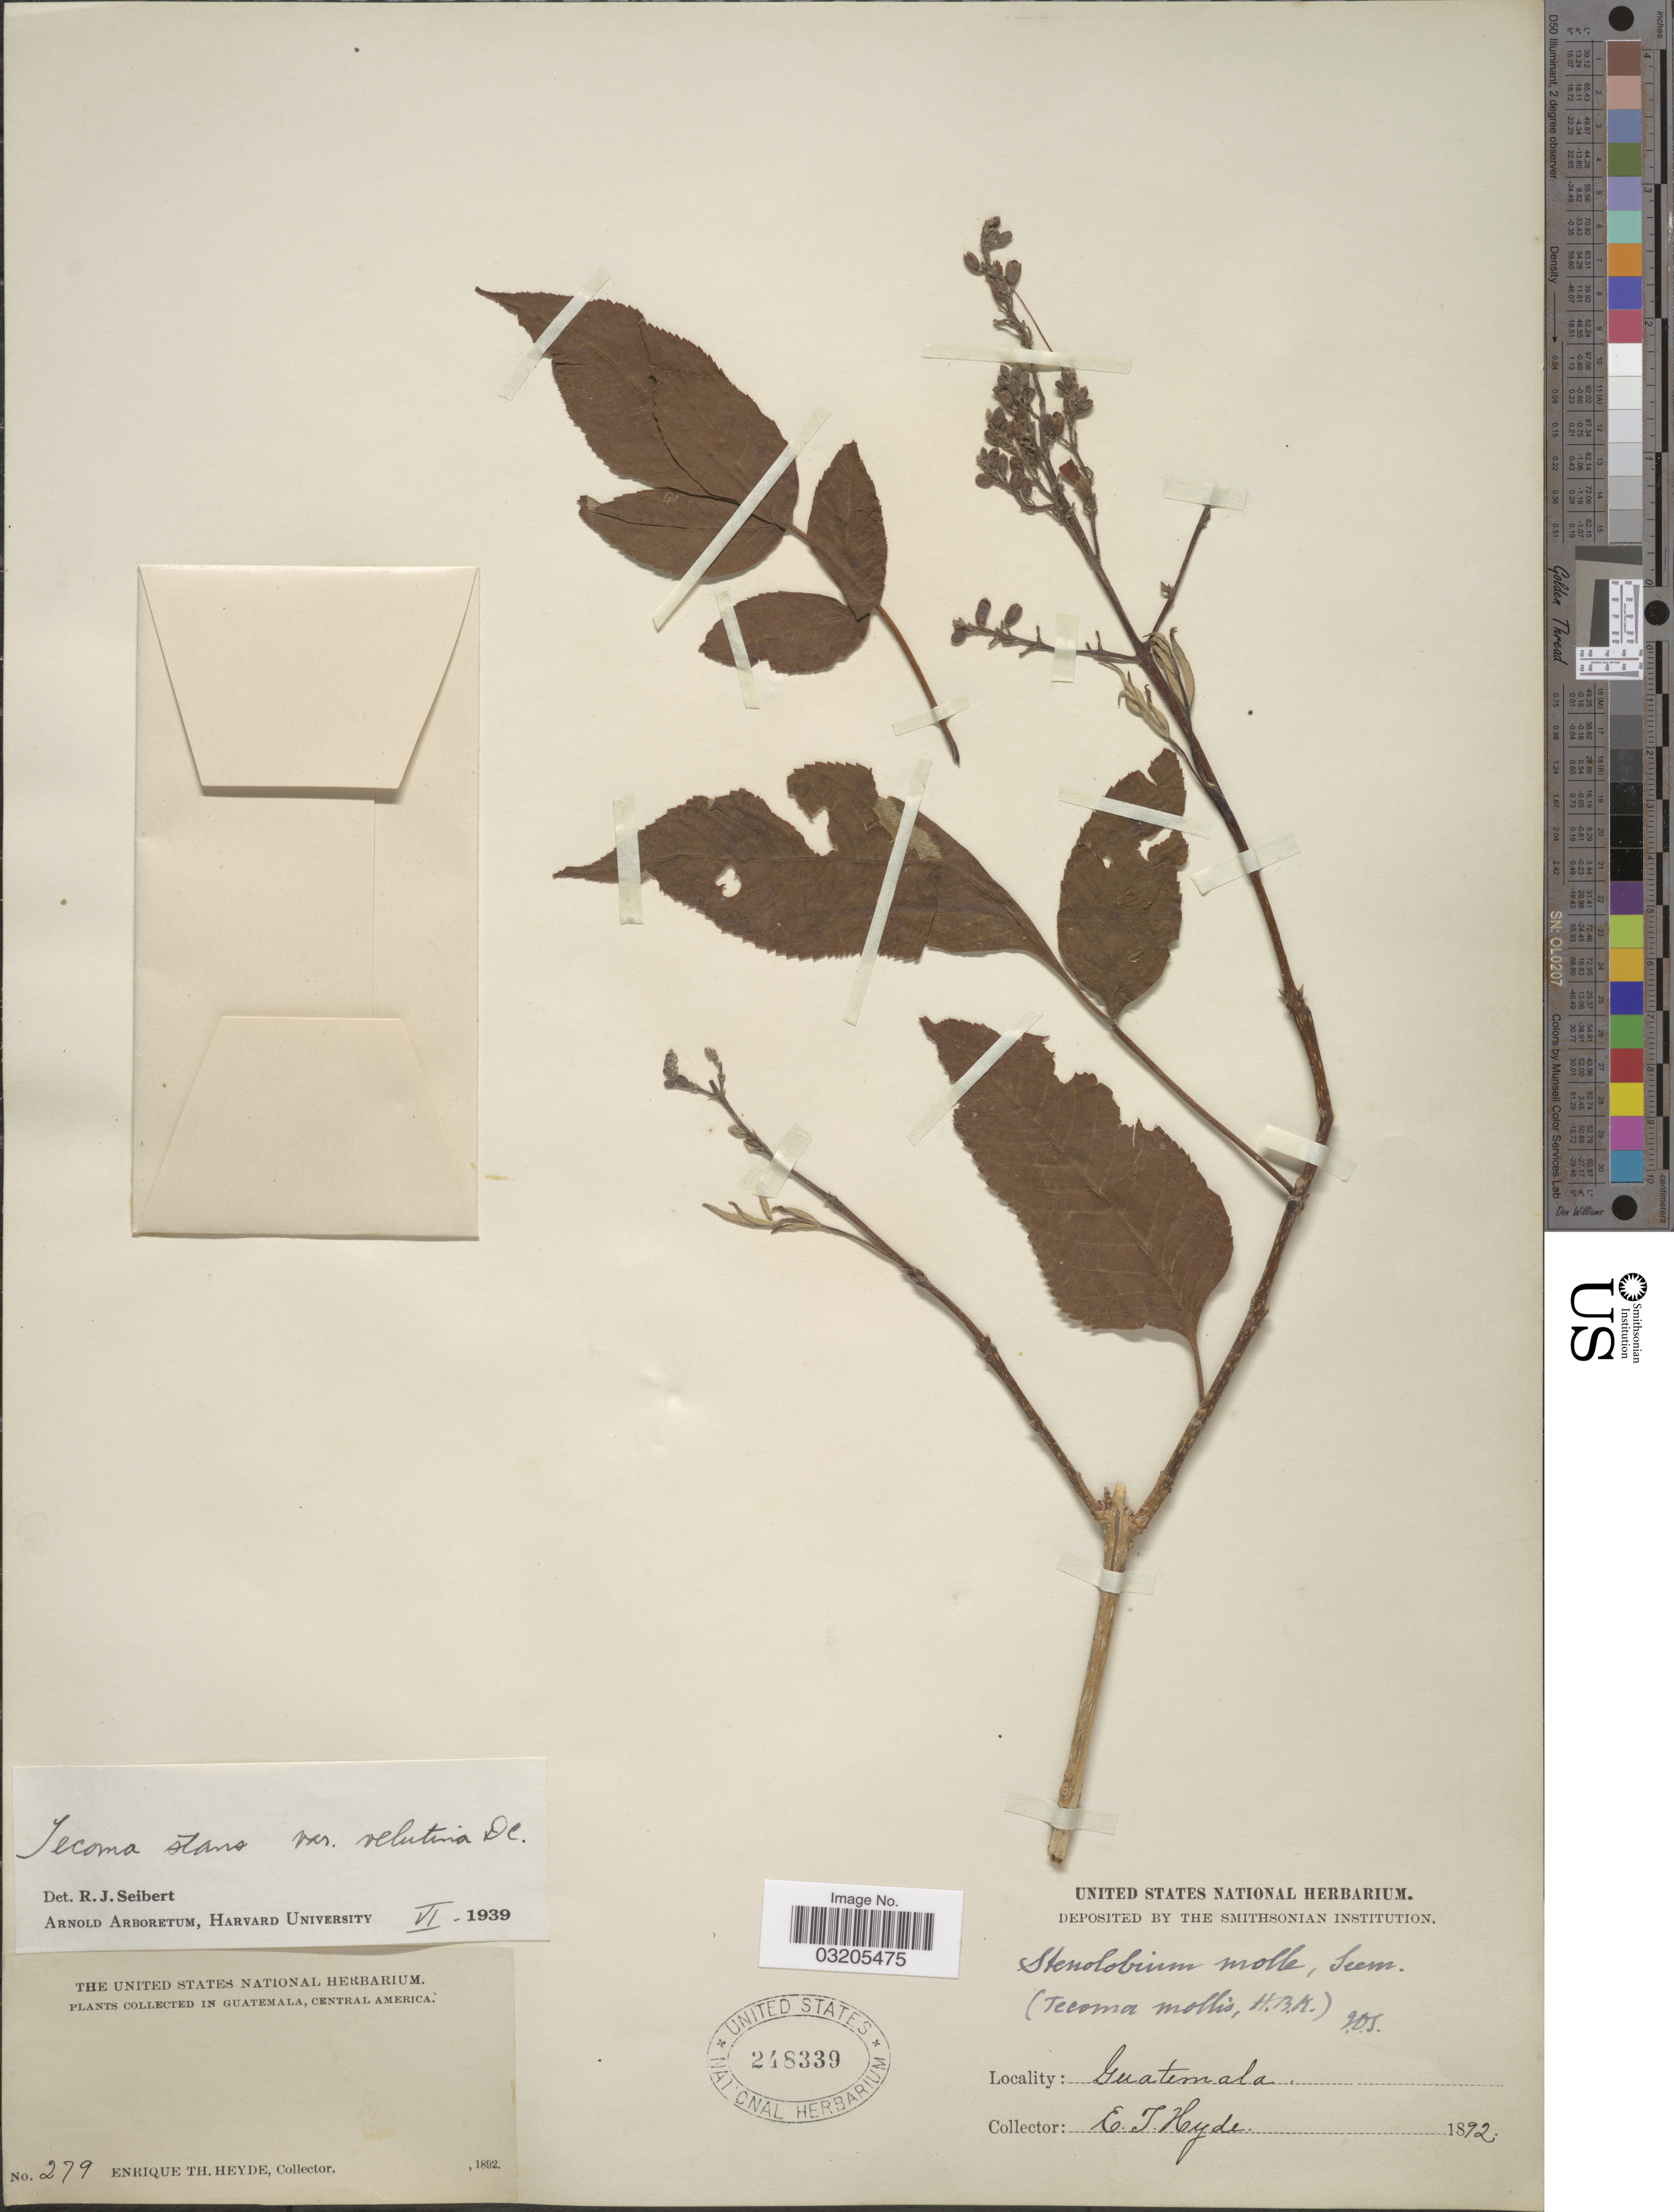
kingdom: Plantae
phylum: Tracheophyta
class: Magnoliopsida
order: Lamiales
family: Bignoniaceae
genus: Tecoma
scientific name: Tecoma stans var. velutina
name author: DC.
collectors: E. T. Heyde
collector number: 279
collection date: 1892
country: Guatemala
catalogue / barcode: US 248339